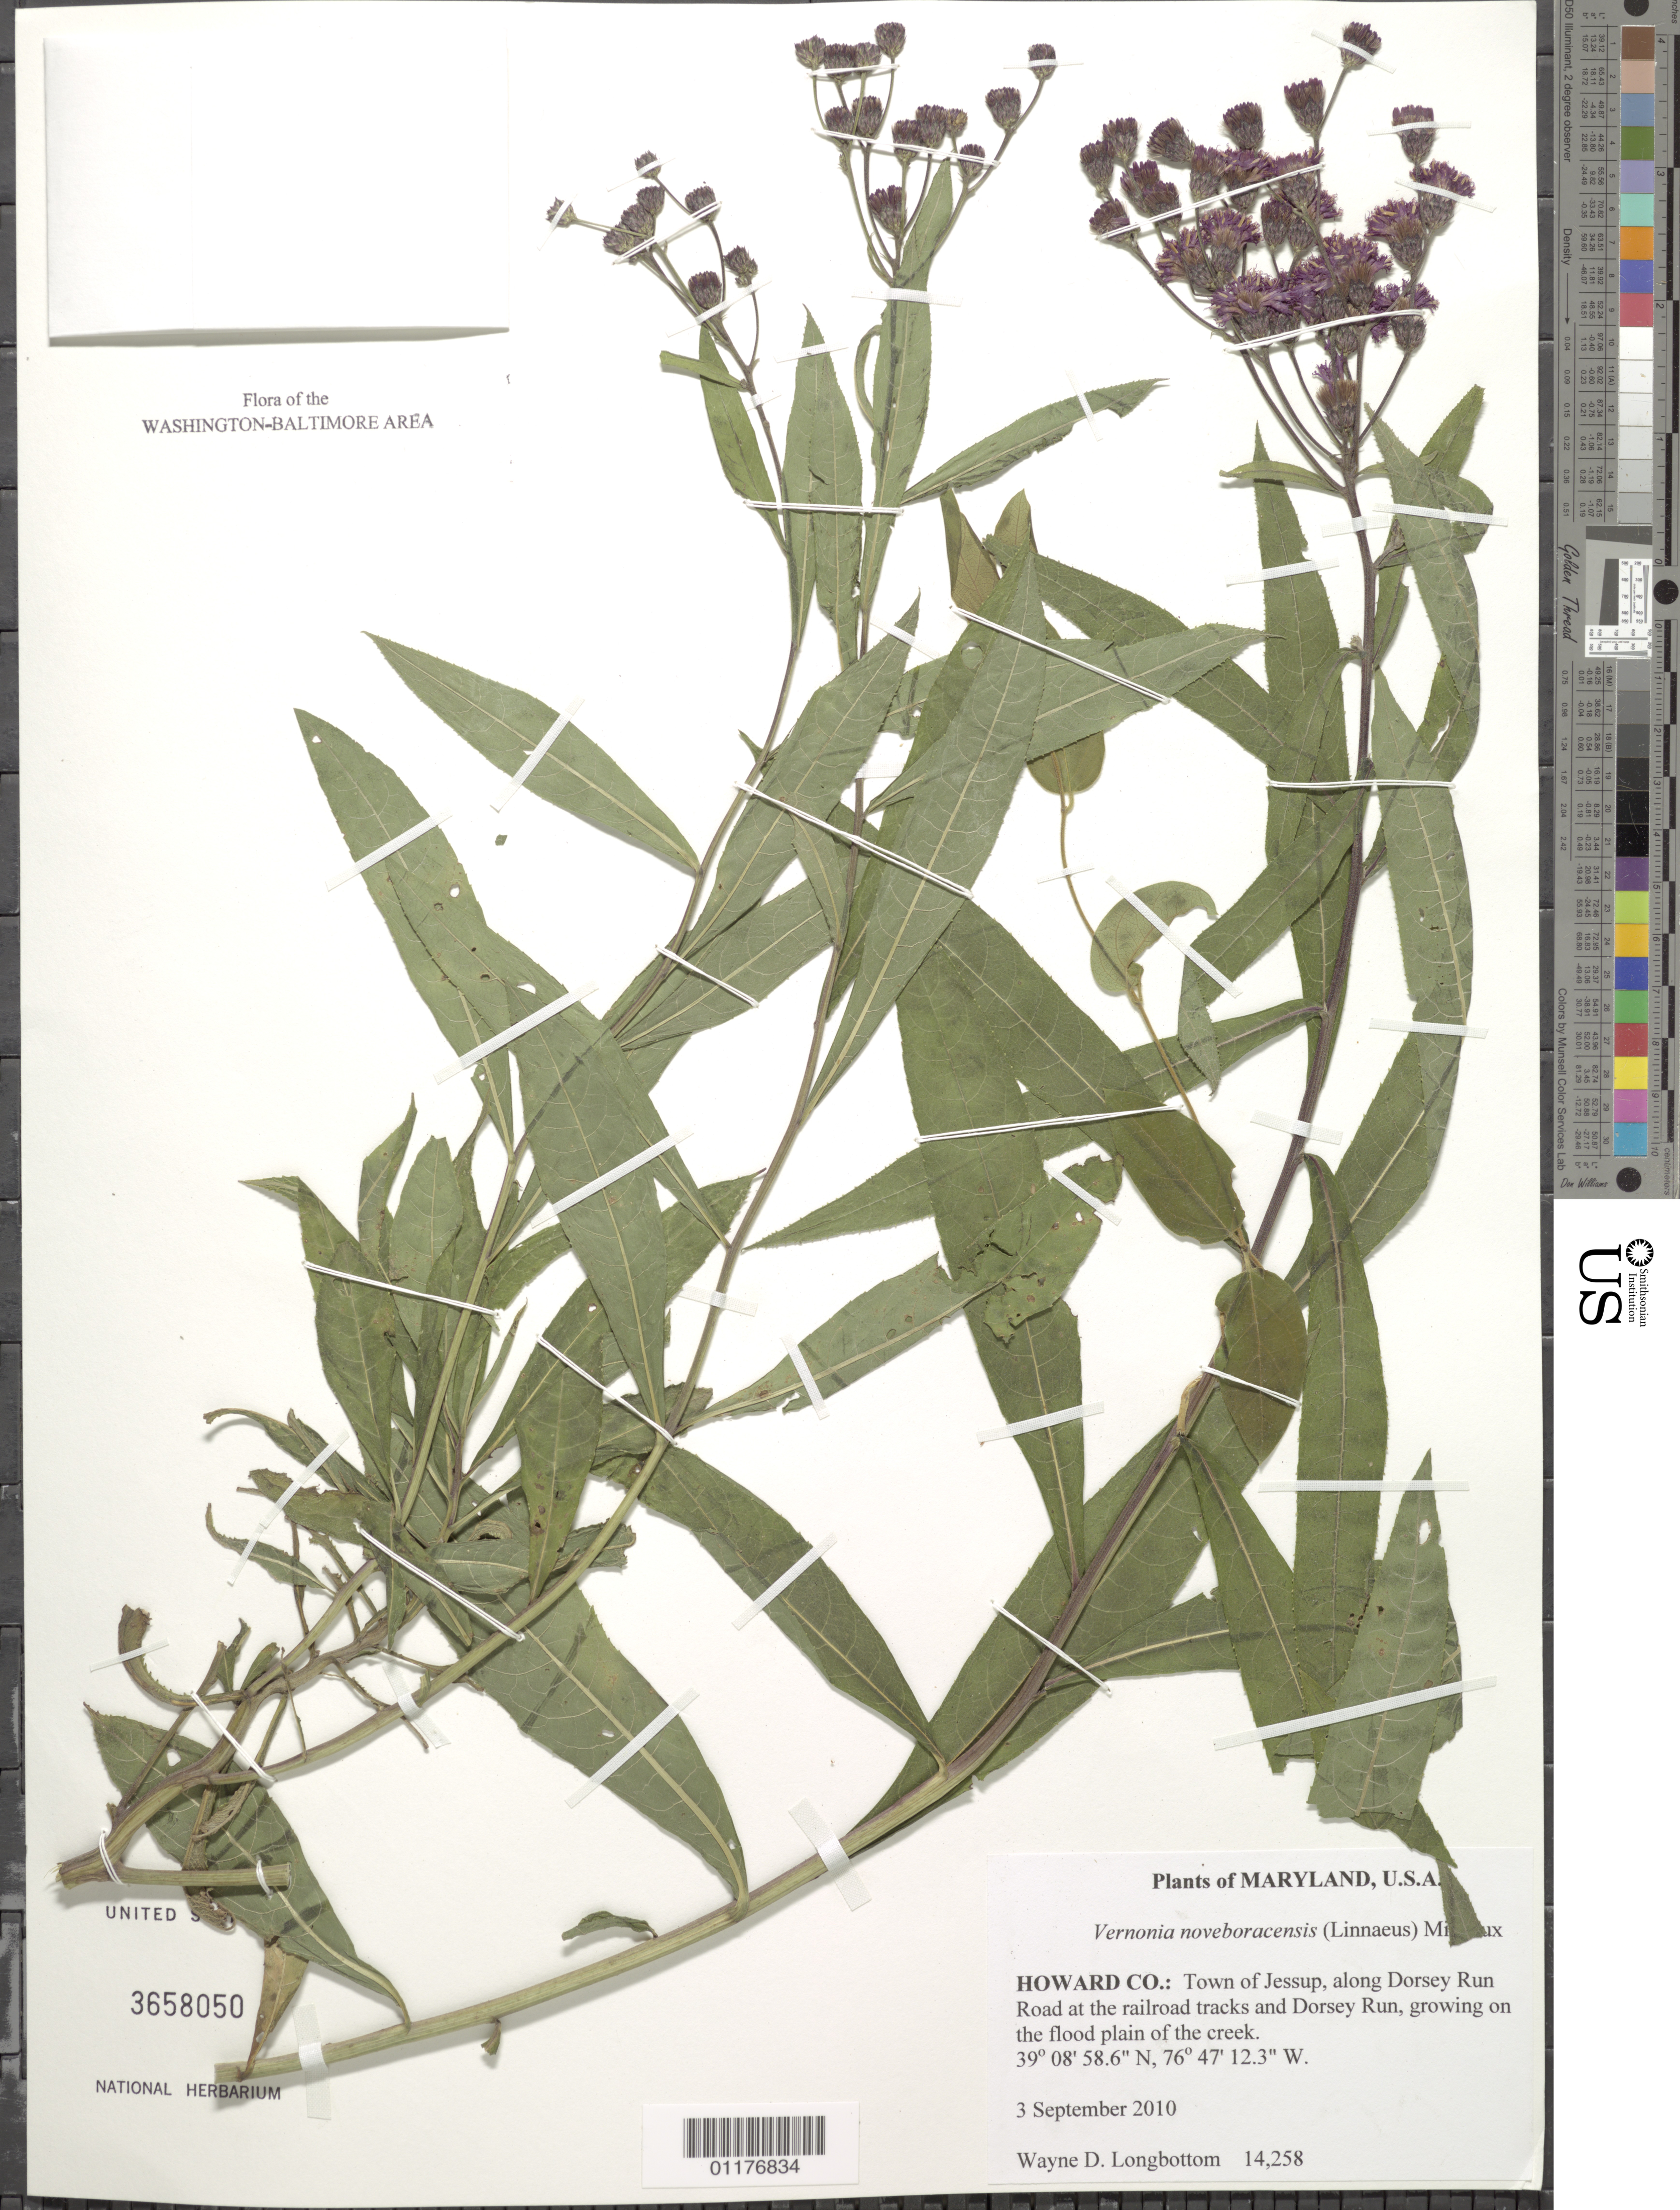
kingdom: Plantae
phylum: Tracheophyta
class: Magnoliopsida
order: Asterales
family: Asteraceae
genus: Vernonia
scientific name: Vernonia noveboracensis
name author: (L.) Michx.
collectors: W. D. Longbottom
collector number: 14228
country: United States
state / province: Maryland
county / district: Howard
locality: Jessup, along Dorsey Run Road at the railroad tracks and Dorsey Run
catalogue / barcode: US 3658050